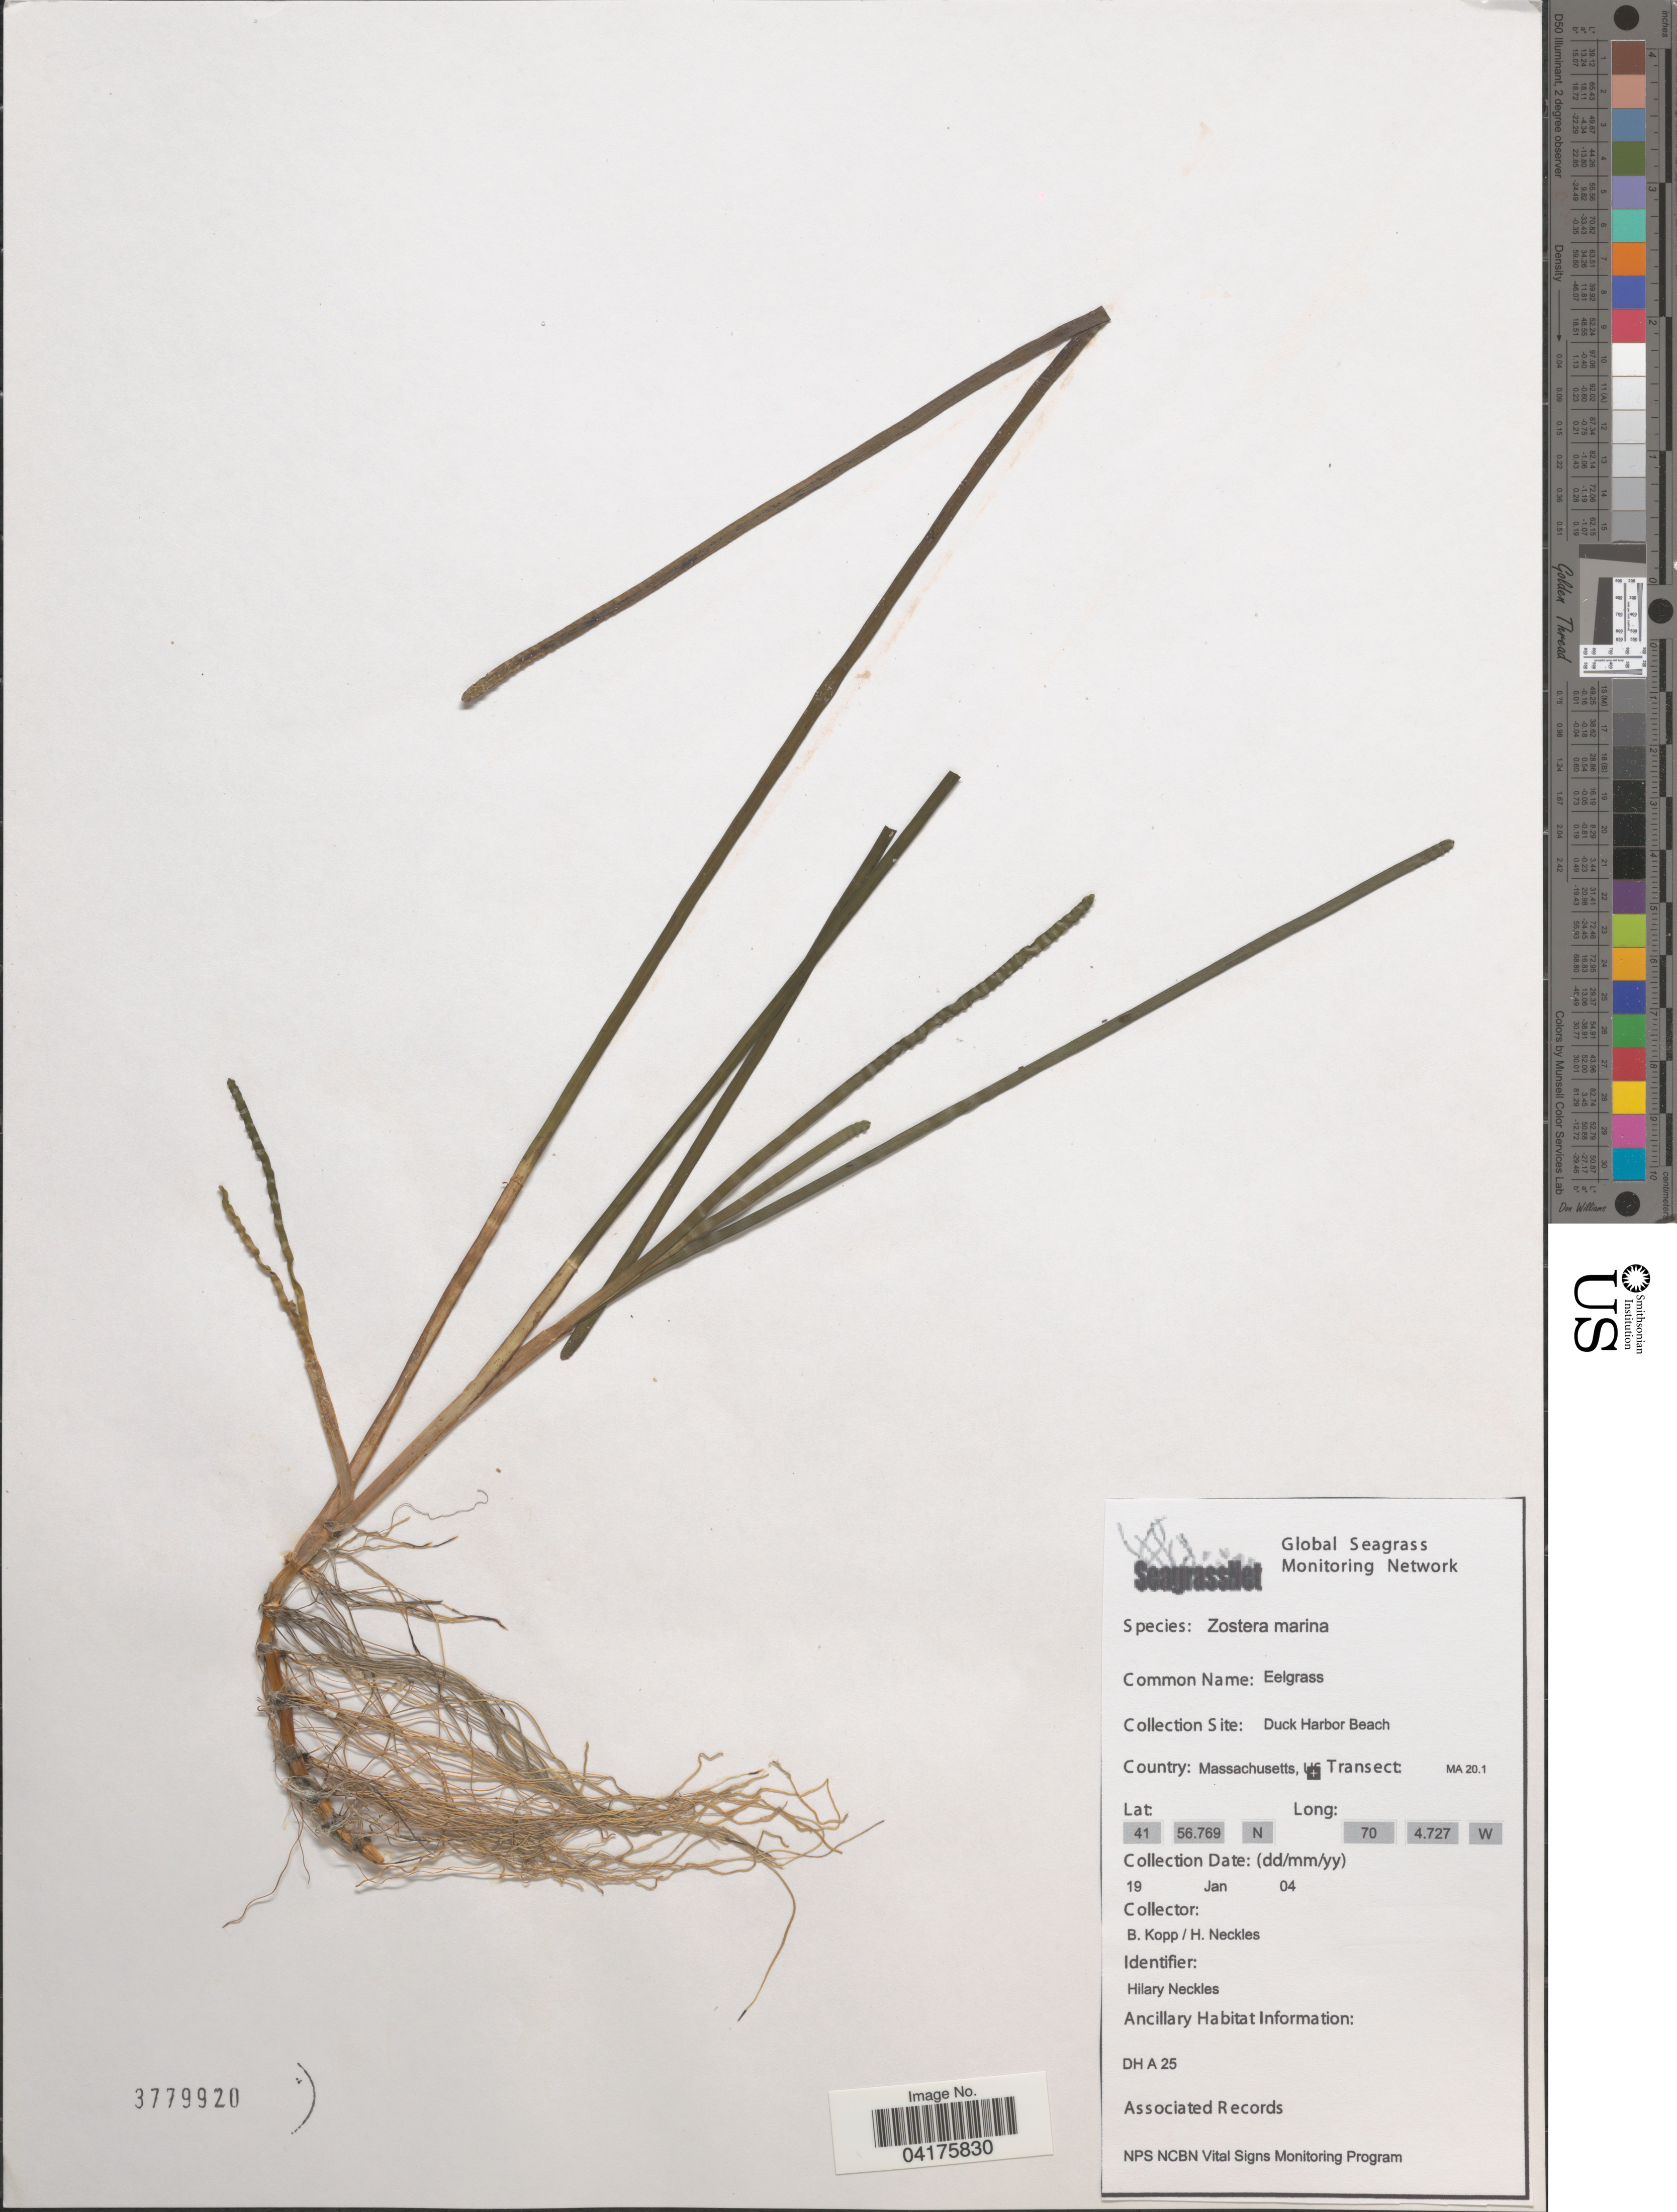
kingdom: Plantae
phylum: Tracheophyta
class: Liliopsida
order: Alismatales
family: Zosteraceae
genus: Zostera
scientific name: Zostera marina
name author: L.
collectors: B. Kopp & H. Neckles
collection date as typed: Transcribed d/m/y: 19/1/4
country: United States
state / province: Massachusetts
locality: Duck Harbor Beach.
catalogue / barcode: US 3779920